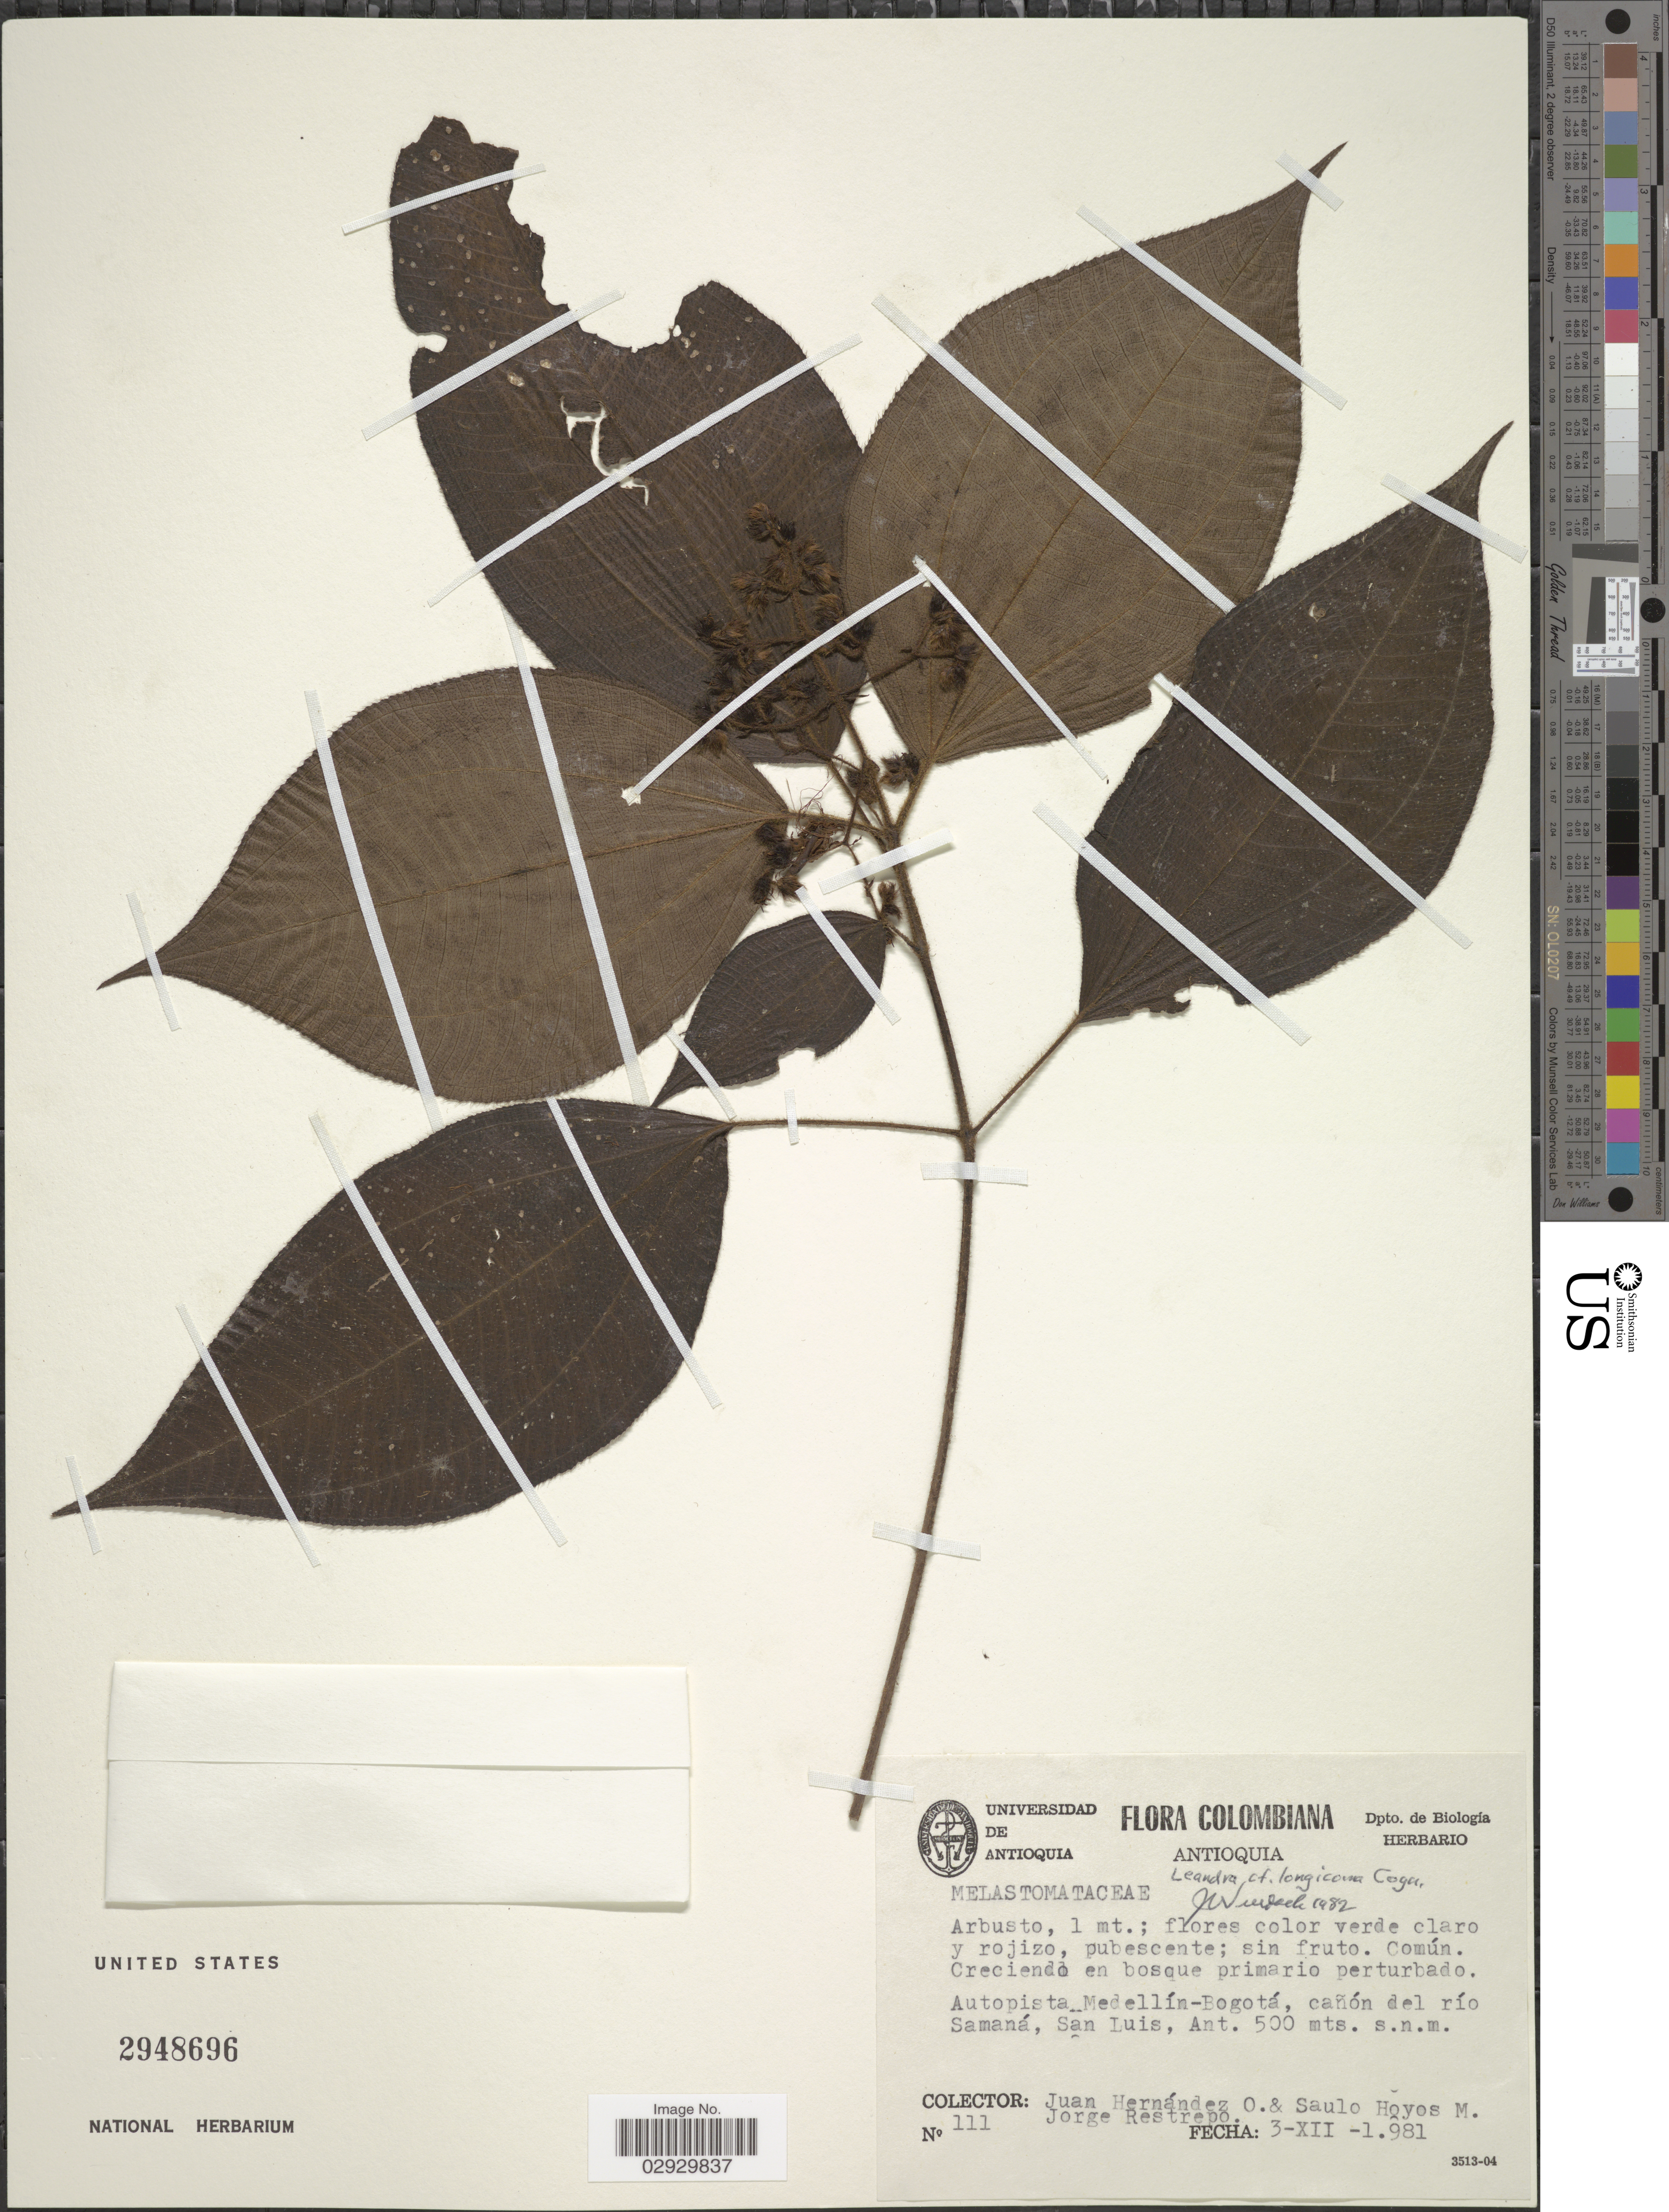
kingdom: Plantae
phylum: Tracheophyta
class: Magnoliopsida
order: Myrtales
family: Melastomataceae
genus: Leandra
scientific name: Leandra longicoma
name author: Cogn.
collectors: J. Hernández O., S. Hoyos M. & J. Restrepo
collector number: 111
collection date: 1981-12-03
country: Colombia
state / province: Antioquia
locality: Autopista Medellín-Bogotá, cañon del río Samaná, San Luis.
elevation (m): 500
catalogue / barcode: US 2948696